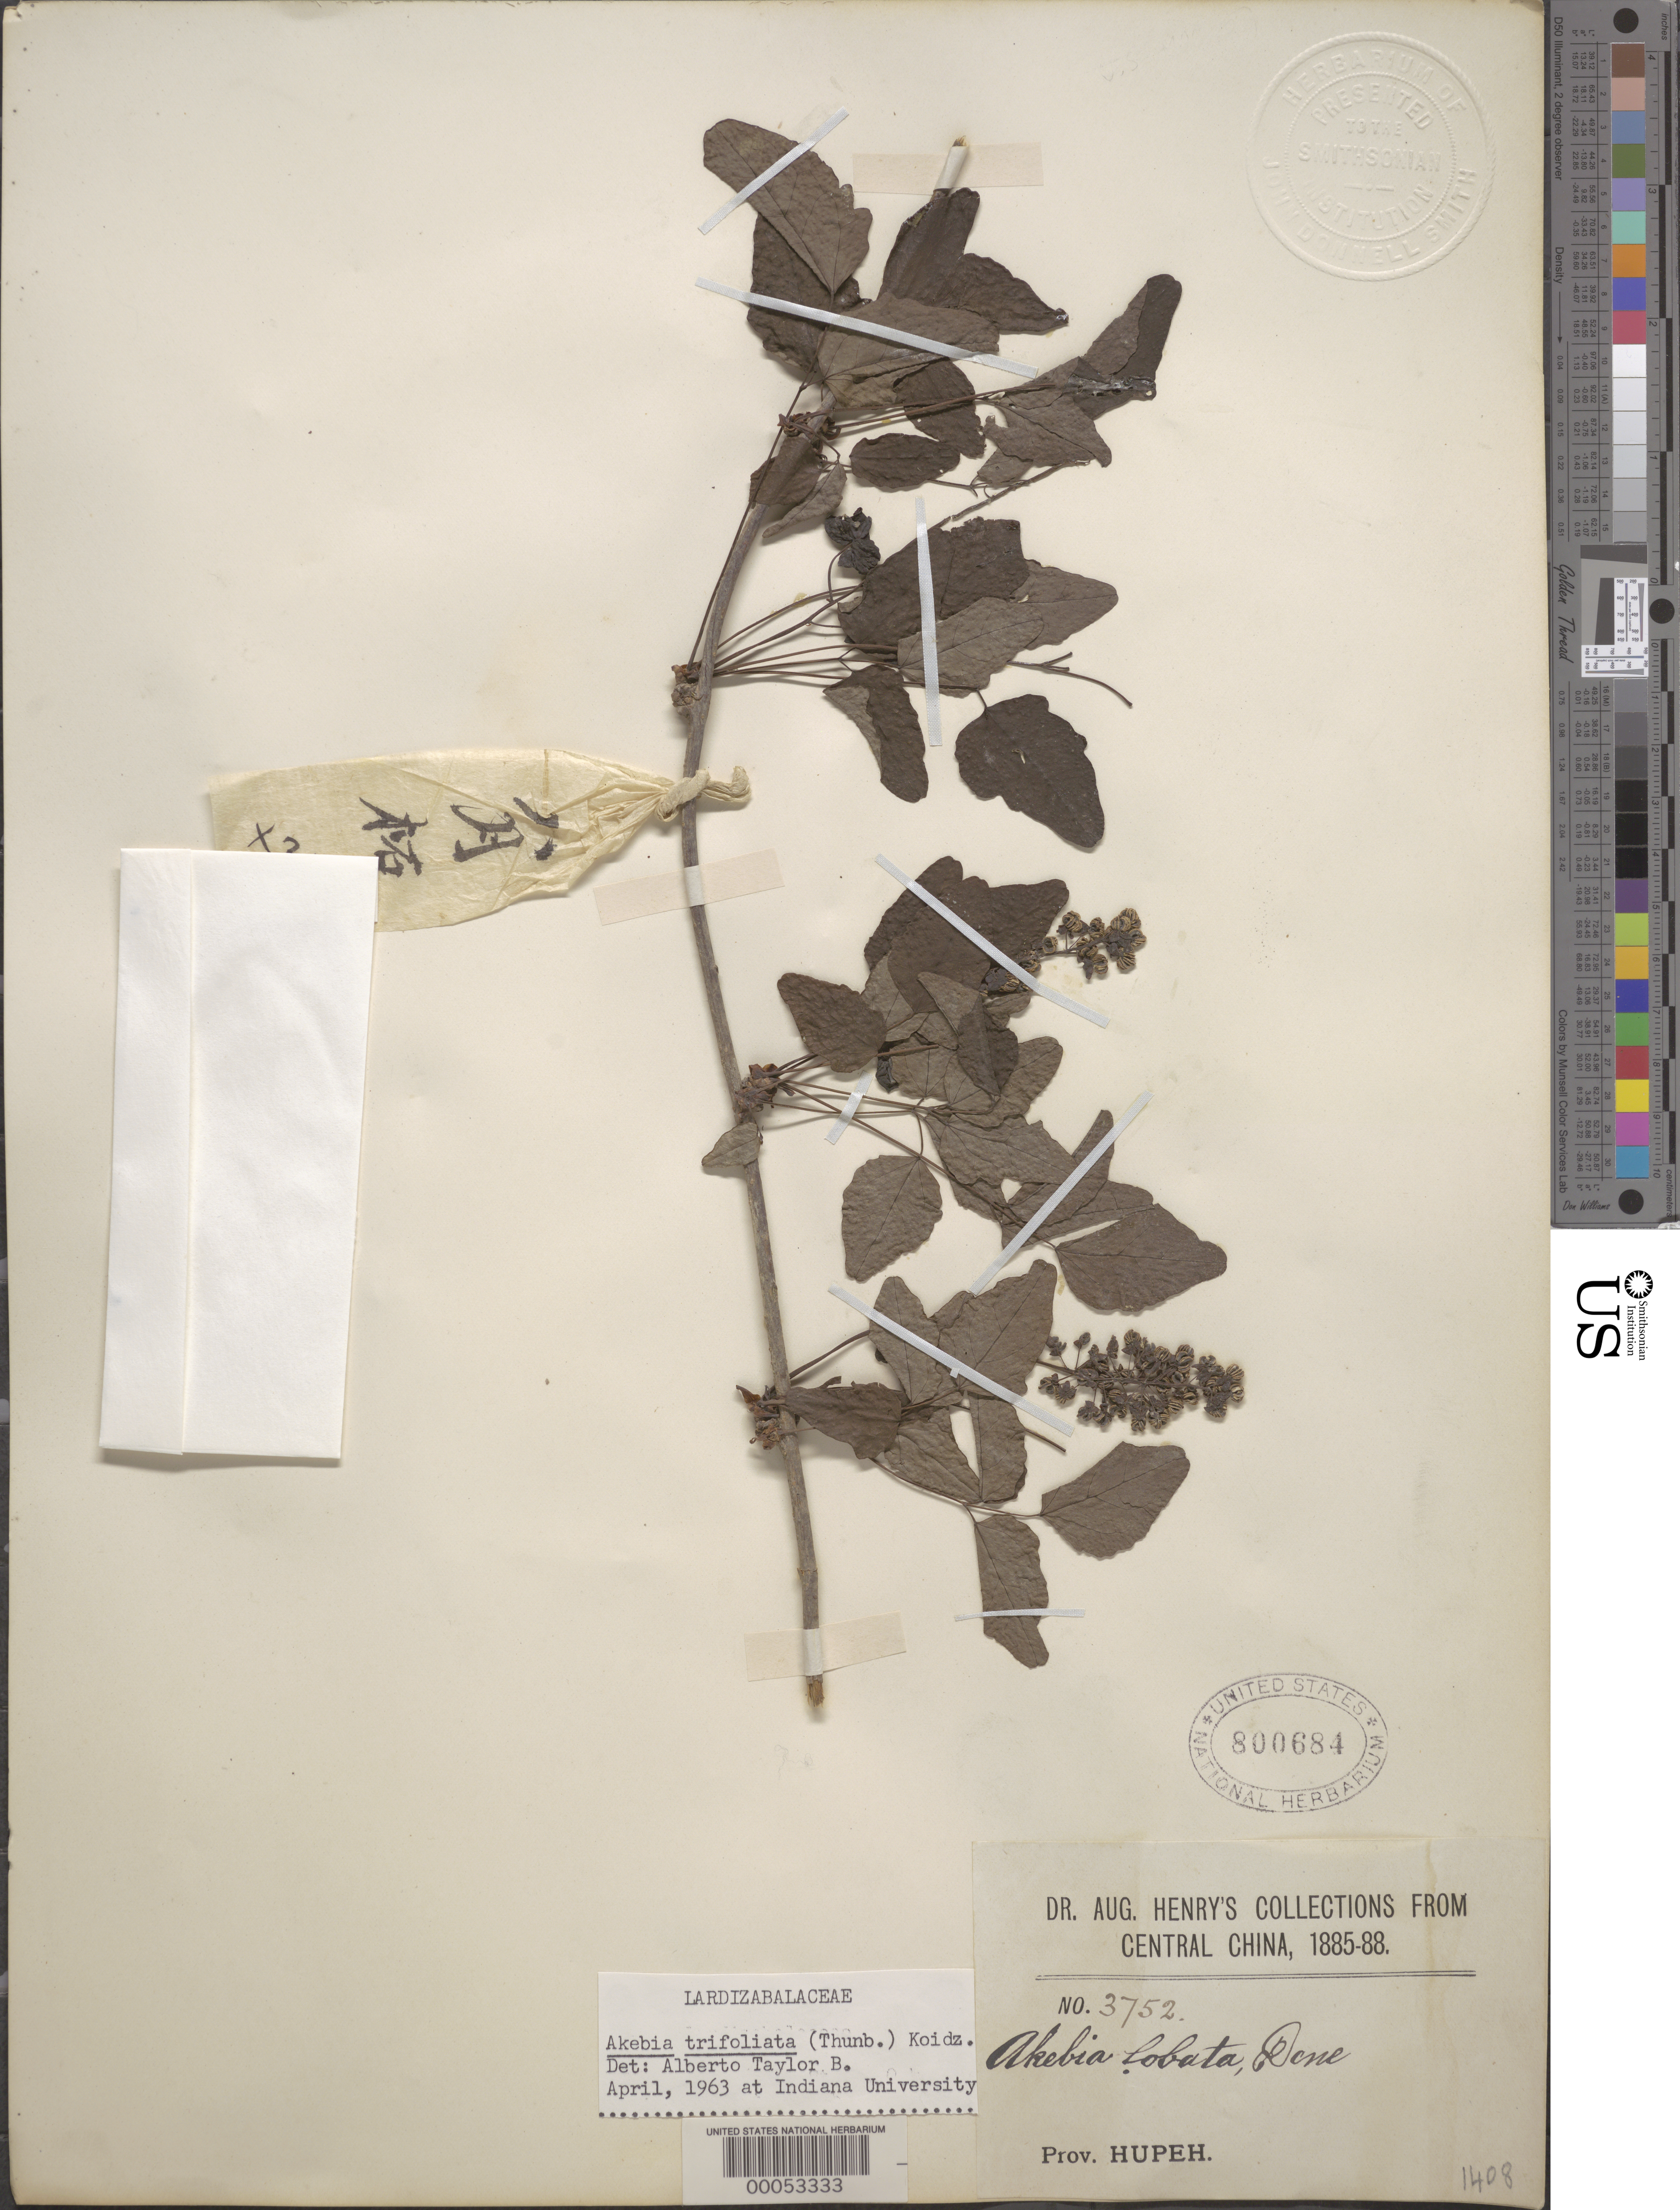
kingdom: Plantae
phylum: Tracheophyta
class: Magnoliopsida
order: Ranunculales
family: Lardizabalaceae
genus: Akebia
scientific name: Akebia trifoliata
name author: (Thunb.) Koidz.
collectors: A. Henry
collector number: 3752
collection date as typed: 1885 to -- -- 1888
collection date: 1885/1888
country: China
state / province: Hubei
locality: Prov. Hupeh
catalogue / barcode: US 800684